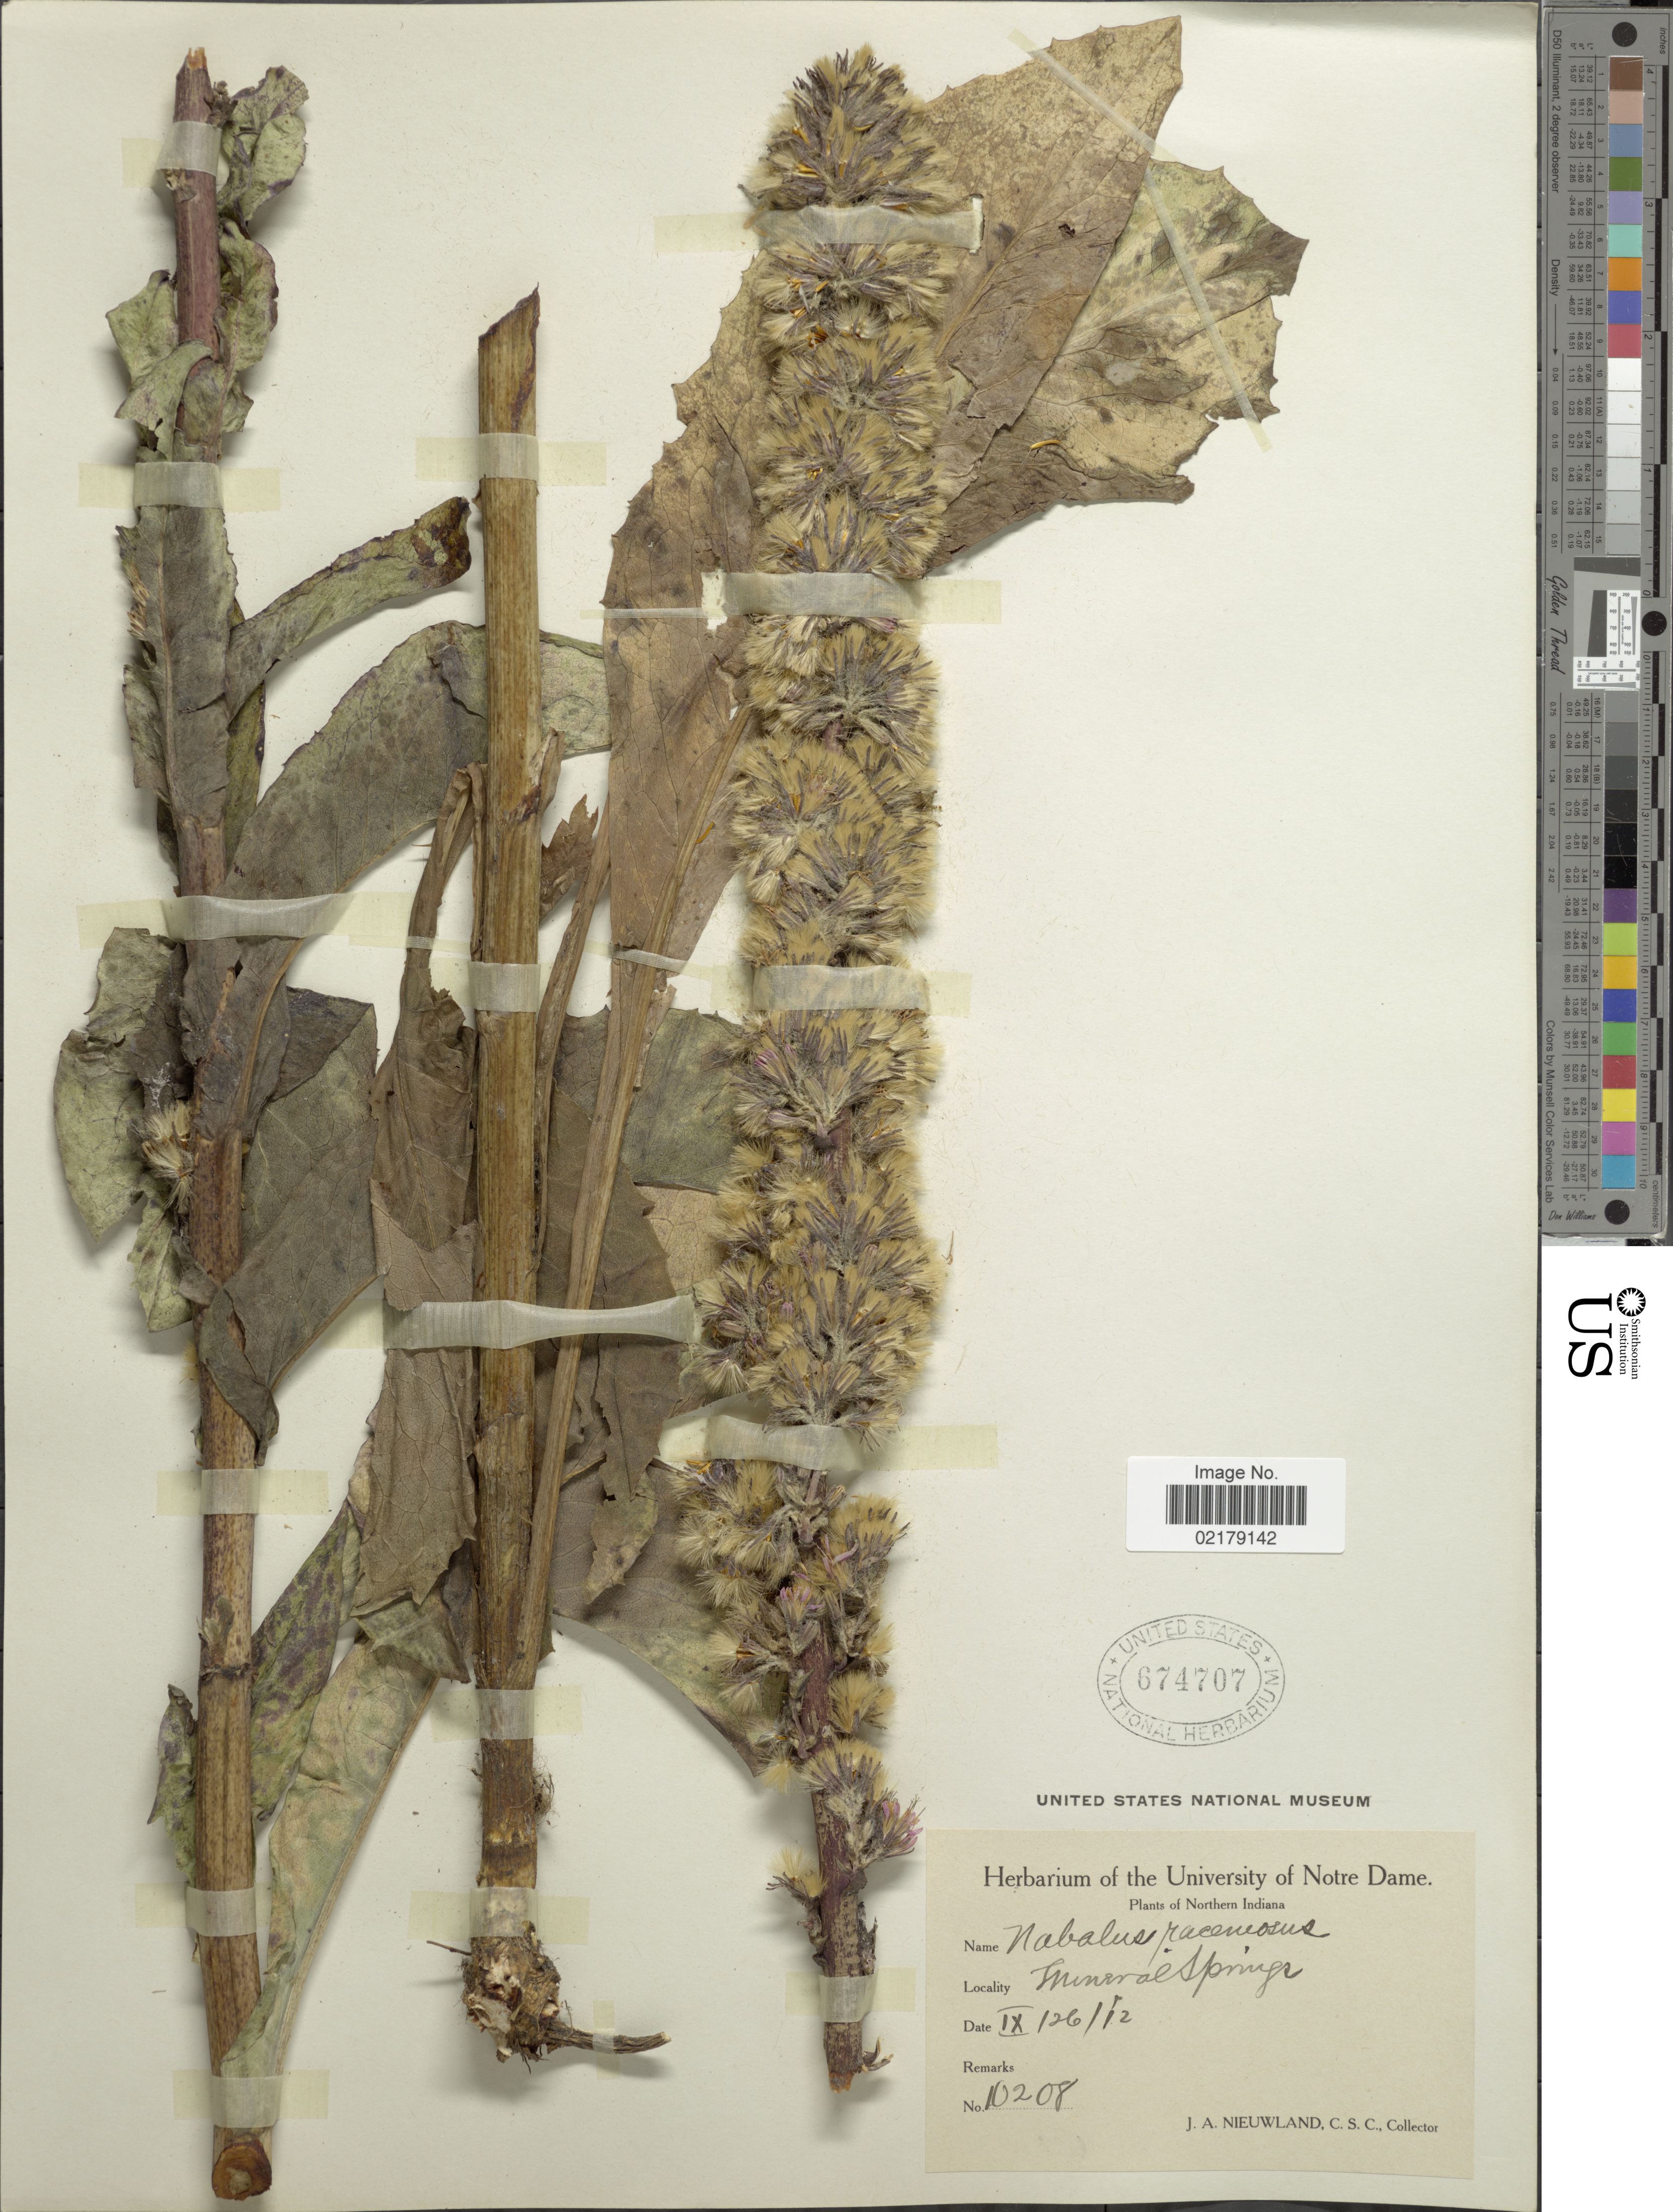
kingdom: Plantae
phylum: Tracheophyta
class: Magnoliopsida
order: Asterales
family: Asteraceae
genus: Nabalus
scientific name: Nabalus racemosus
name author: (Michx.) Hook.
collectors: J. A. Nieuwland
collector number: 10208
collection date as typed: Transcribed d/m/y: 26/9/12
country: United States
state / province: Indiana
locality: Northern Indiana, Mineral Springs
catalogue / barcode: US 674707